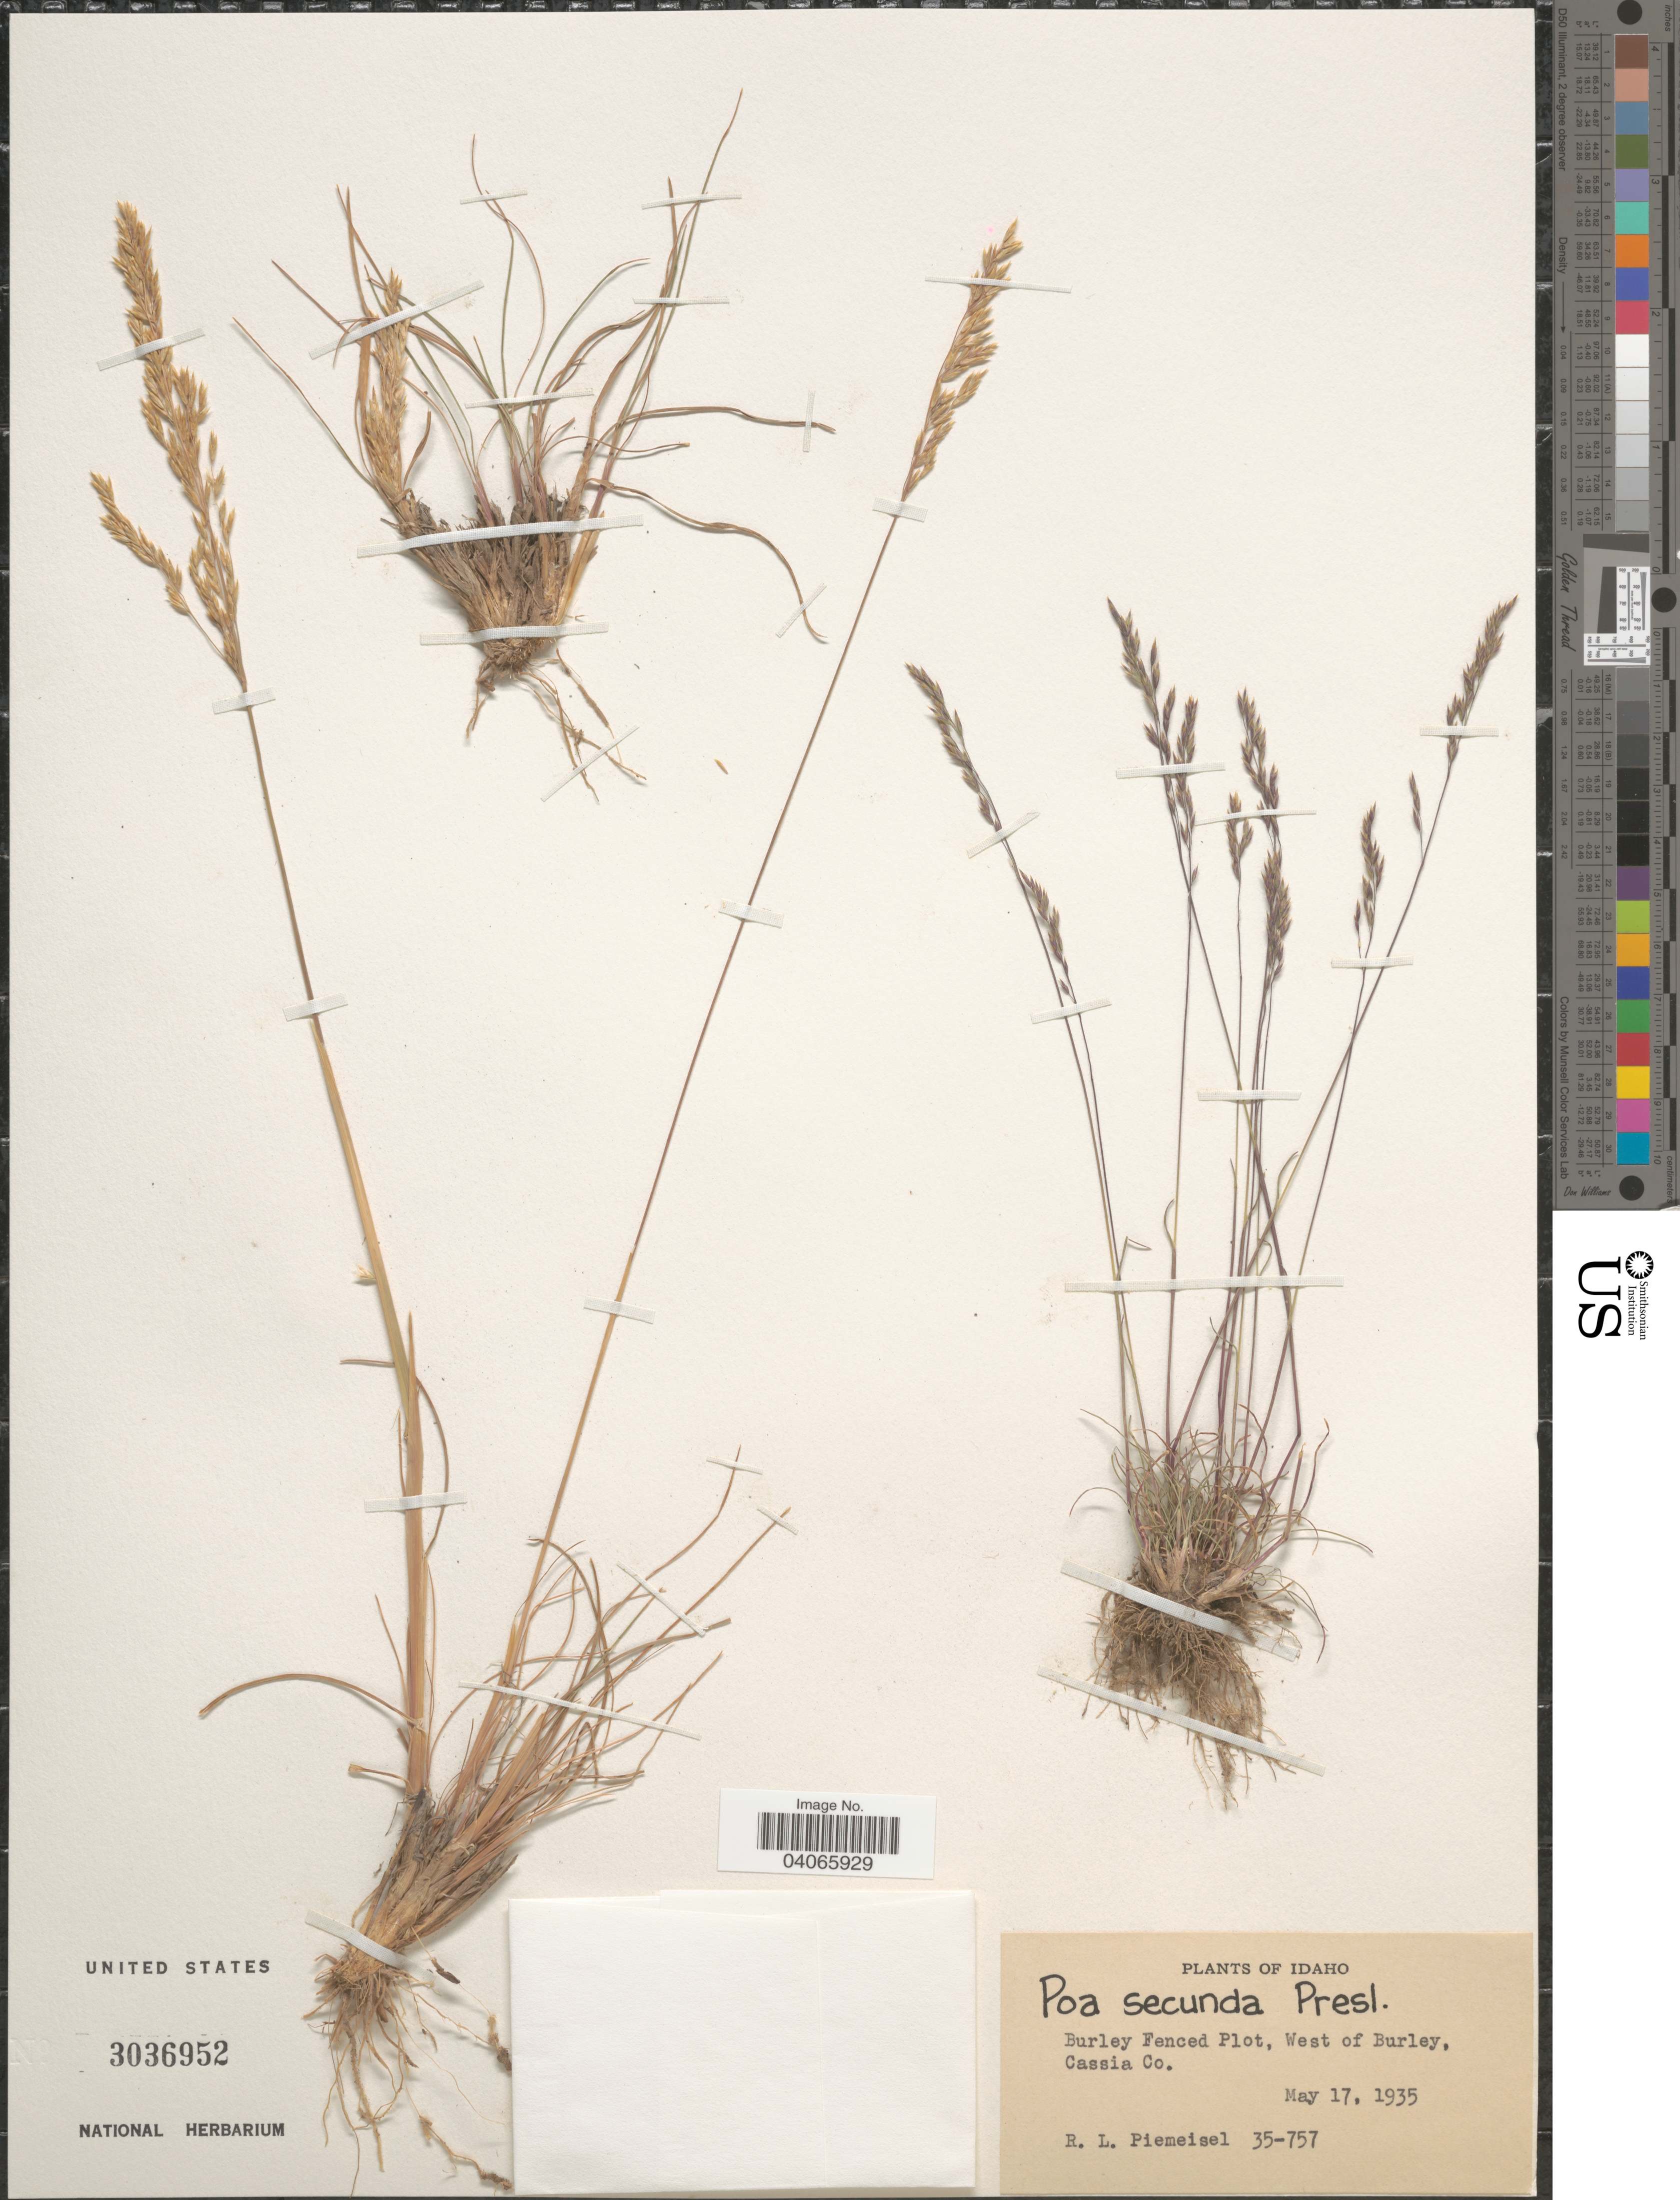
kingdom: Plantae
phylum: Tracheophyta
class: Liliopsida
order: Poales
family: Poaceae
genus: Poa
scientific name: Poa secunda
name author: J. Presl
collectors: R. L. Piemeisel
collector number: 35-757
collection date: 1935-05-17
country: United States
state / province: Idaho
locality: Burley Fenced Plot, West of Burley, Cassia Co.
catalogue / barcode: US 3036952